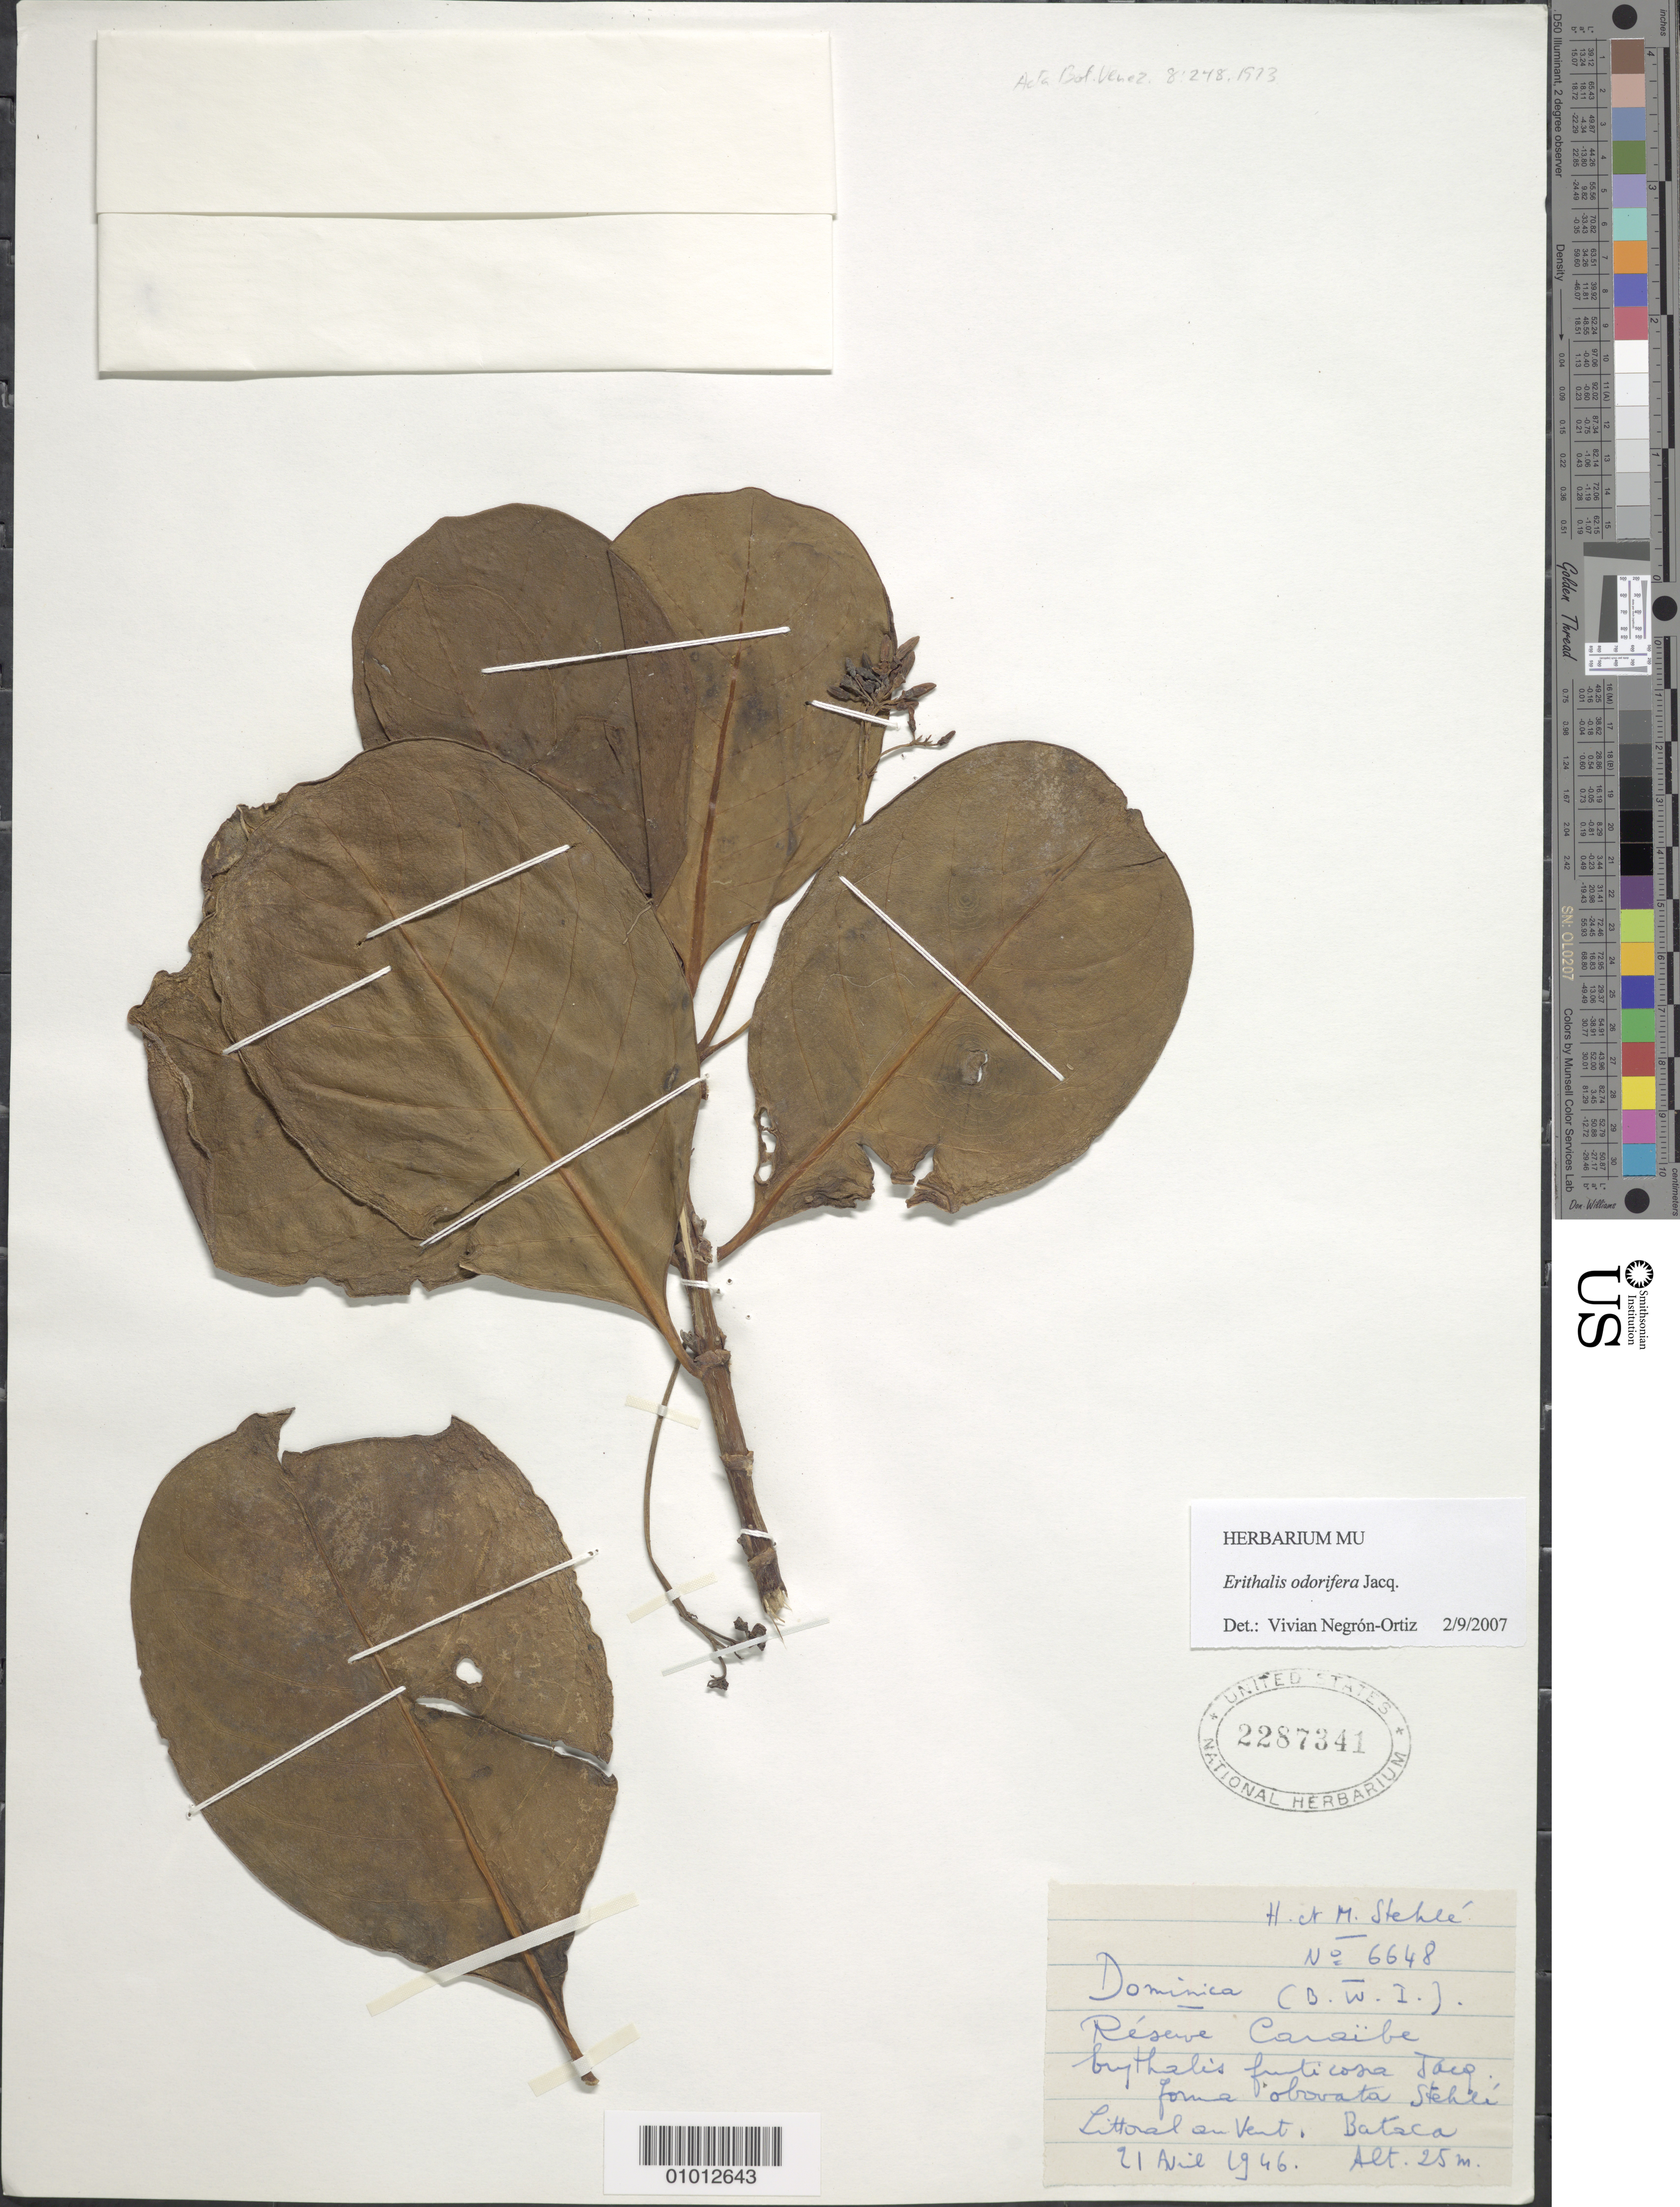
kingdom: Plantae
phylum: Tracheophyta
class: Magnoliopsida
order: Gentianales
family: Rubiaceae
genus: Erithalis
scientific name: Erithalis odorifera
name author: Jacq.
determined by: Negrón-Ortiz, V.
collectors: H. Stehlé & M. Stehlé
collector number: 6648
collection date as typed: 21 Apr 1946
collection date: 1946-04-21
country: Dominica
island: Dominica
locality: Reserve Caraïbe; littoral au Vent, Bataca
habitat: Littoral au vent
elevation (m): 25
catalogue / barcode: US 2287341